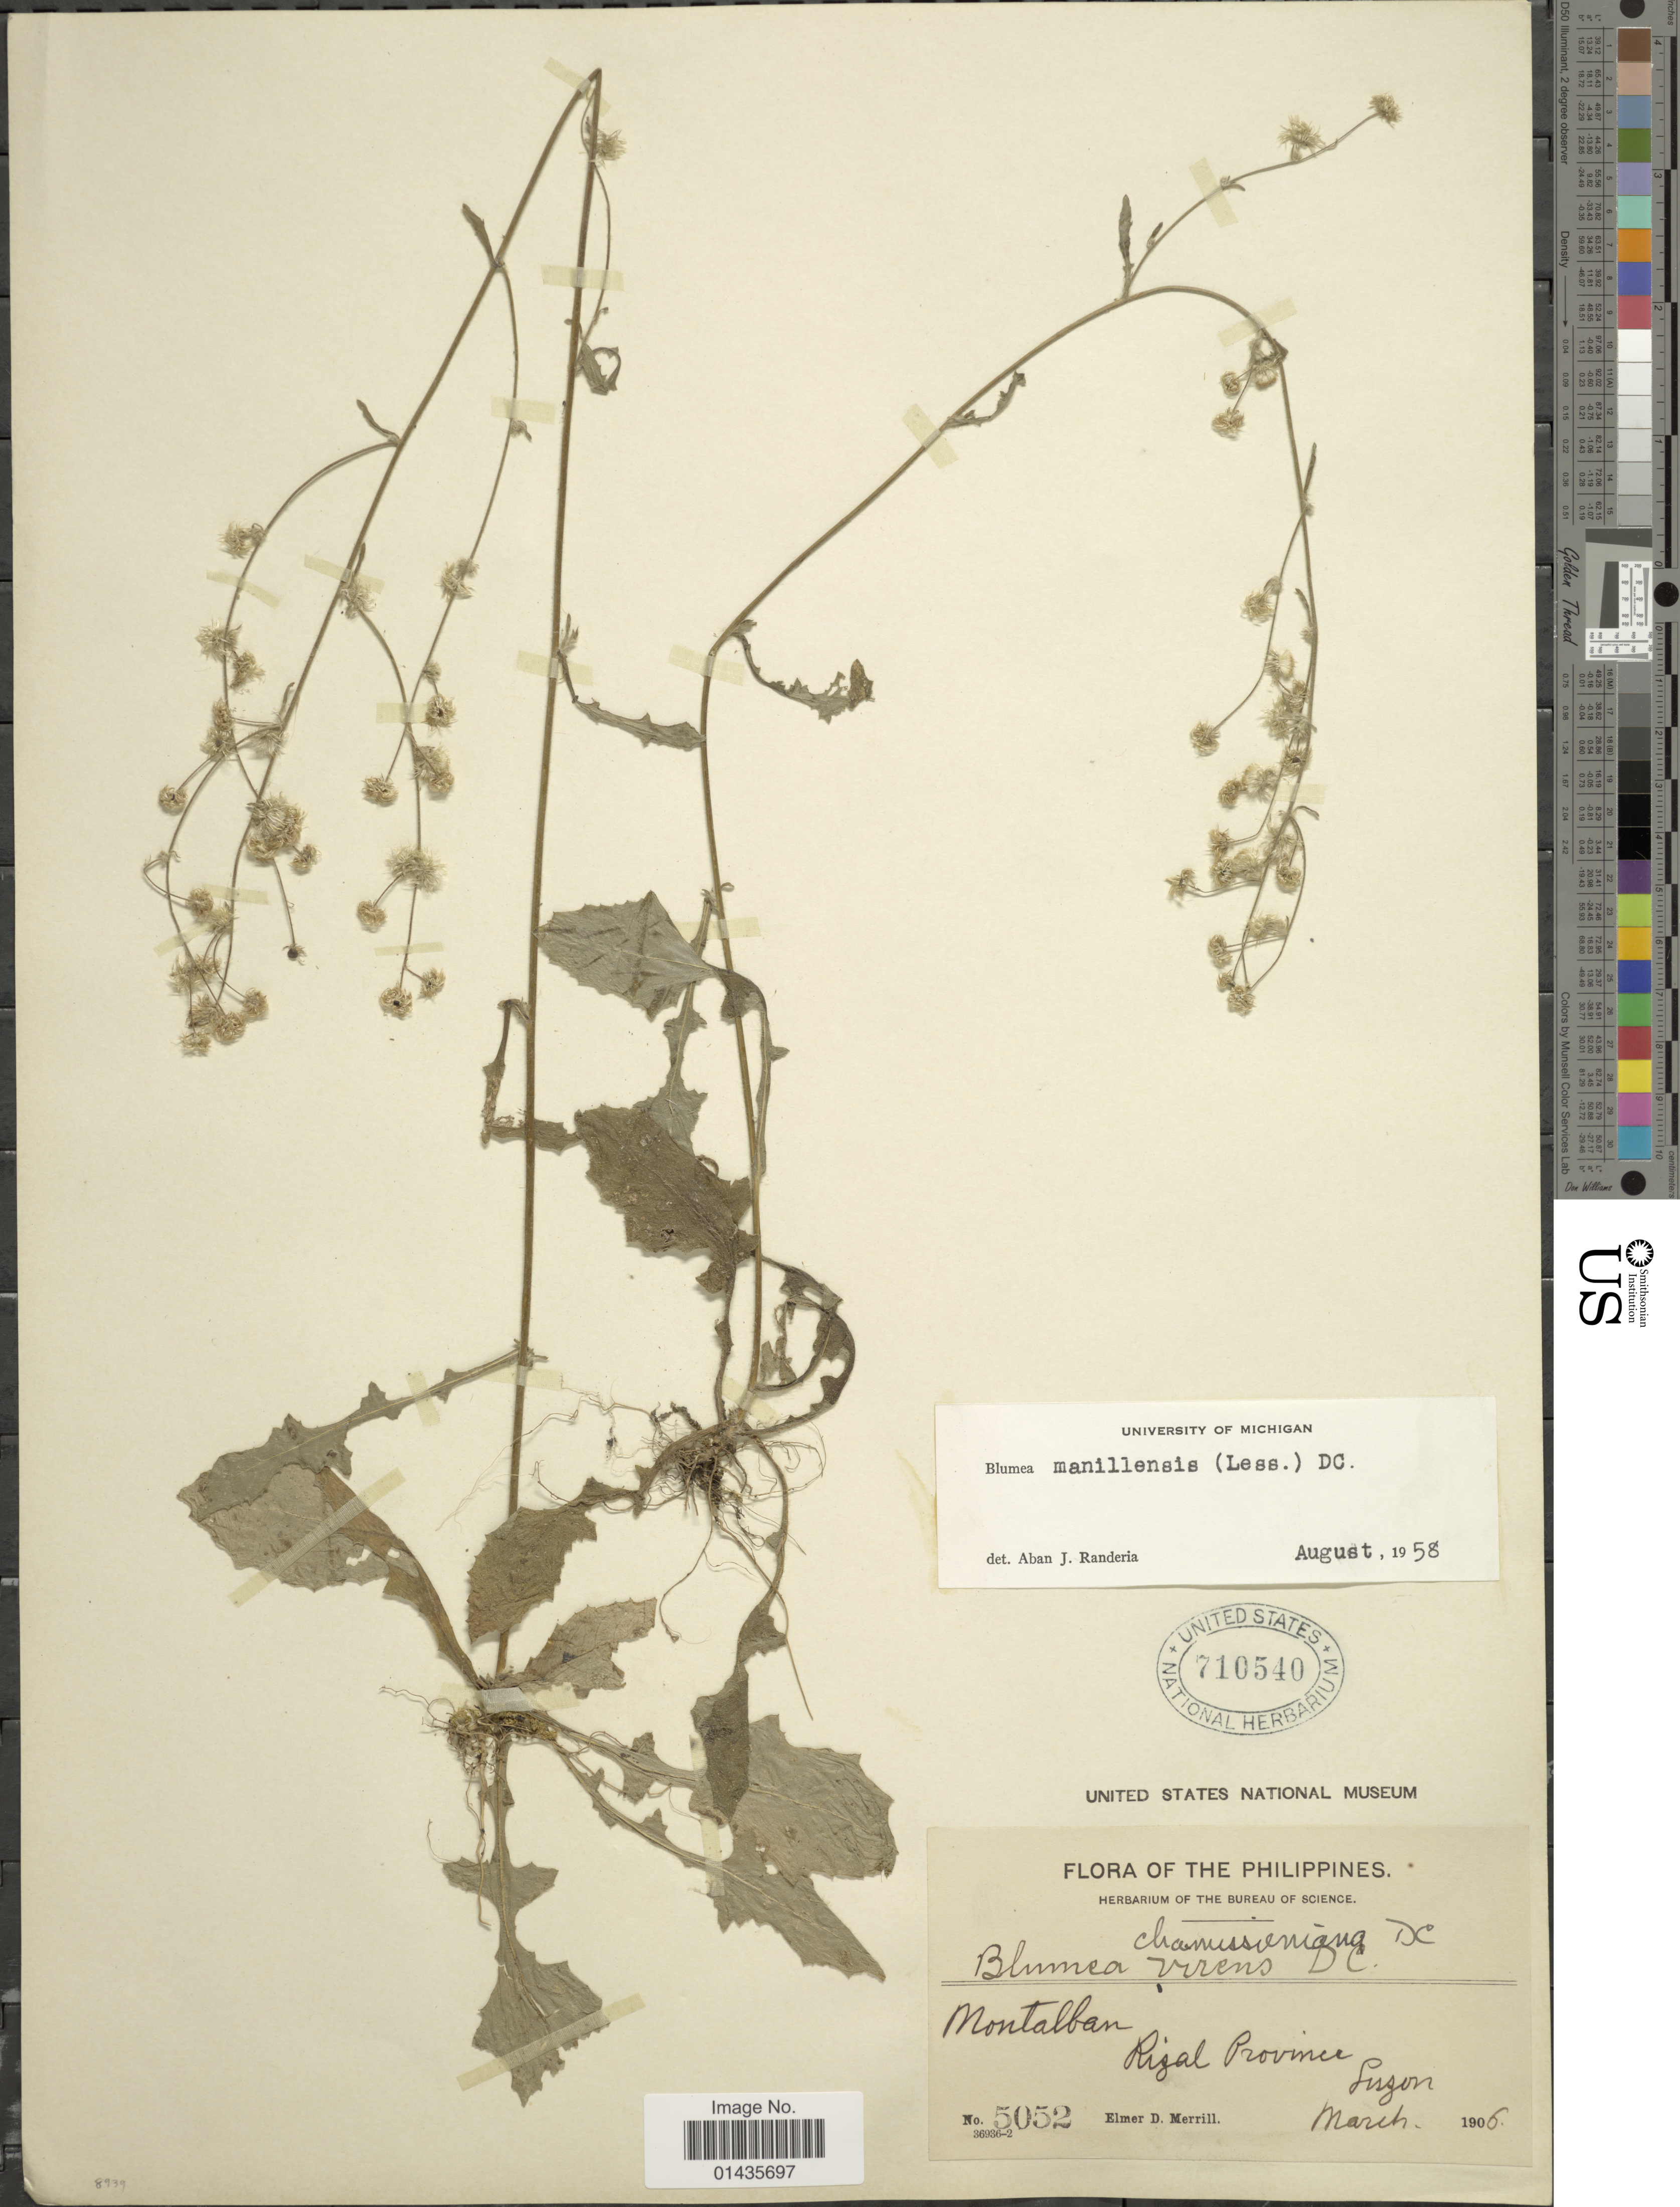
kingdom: Plantae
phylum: Tracheophyta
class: Magnoliopsida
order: Asterales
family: Asteraceae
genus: Blumea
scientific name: Blumea manillensis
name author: (Less.) DC.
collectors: E. D. Merrill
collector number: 5052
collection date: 1906-03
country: Philippines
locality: Montalban, Rizal Province, Luzon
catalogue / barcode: US 710540